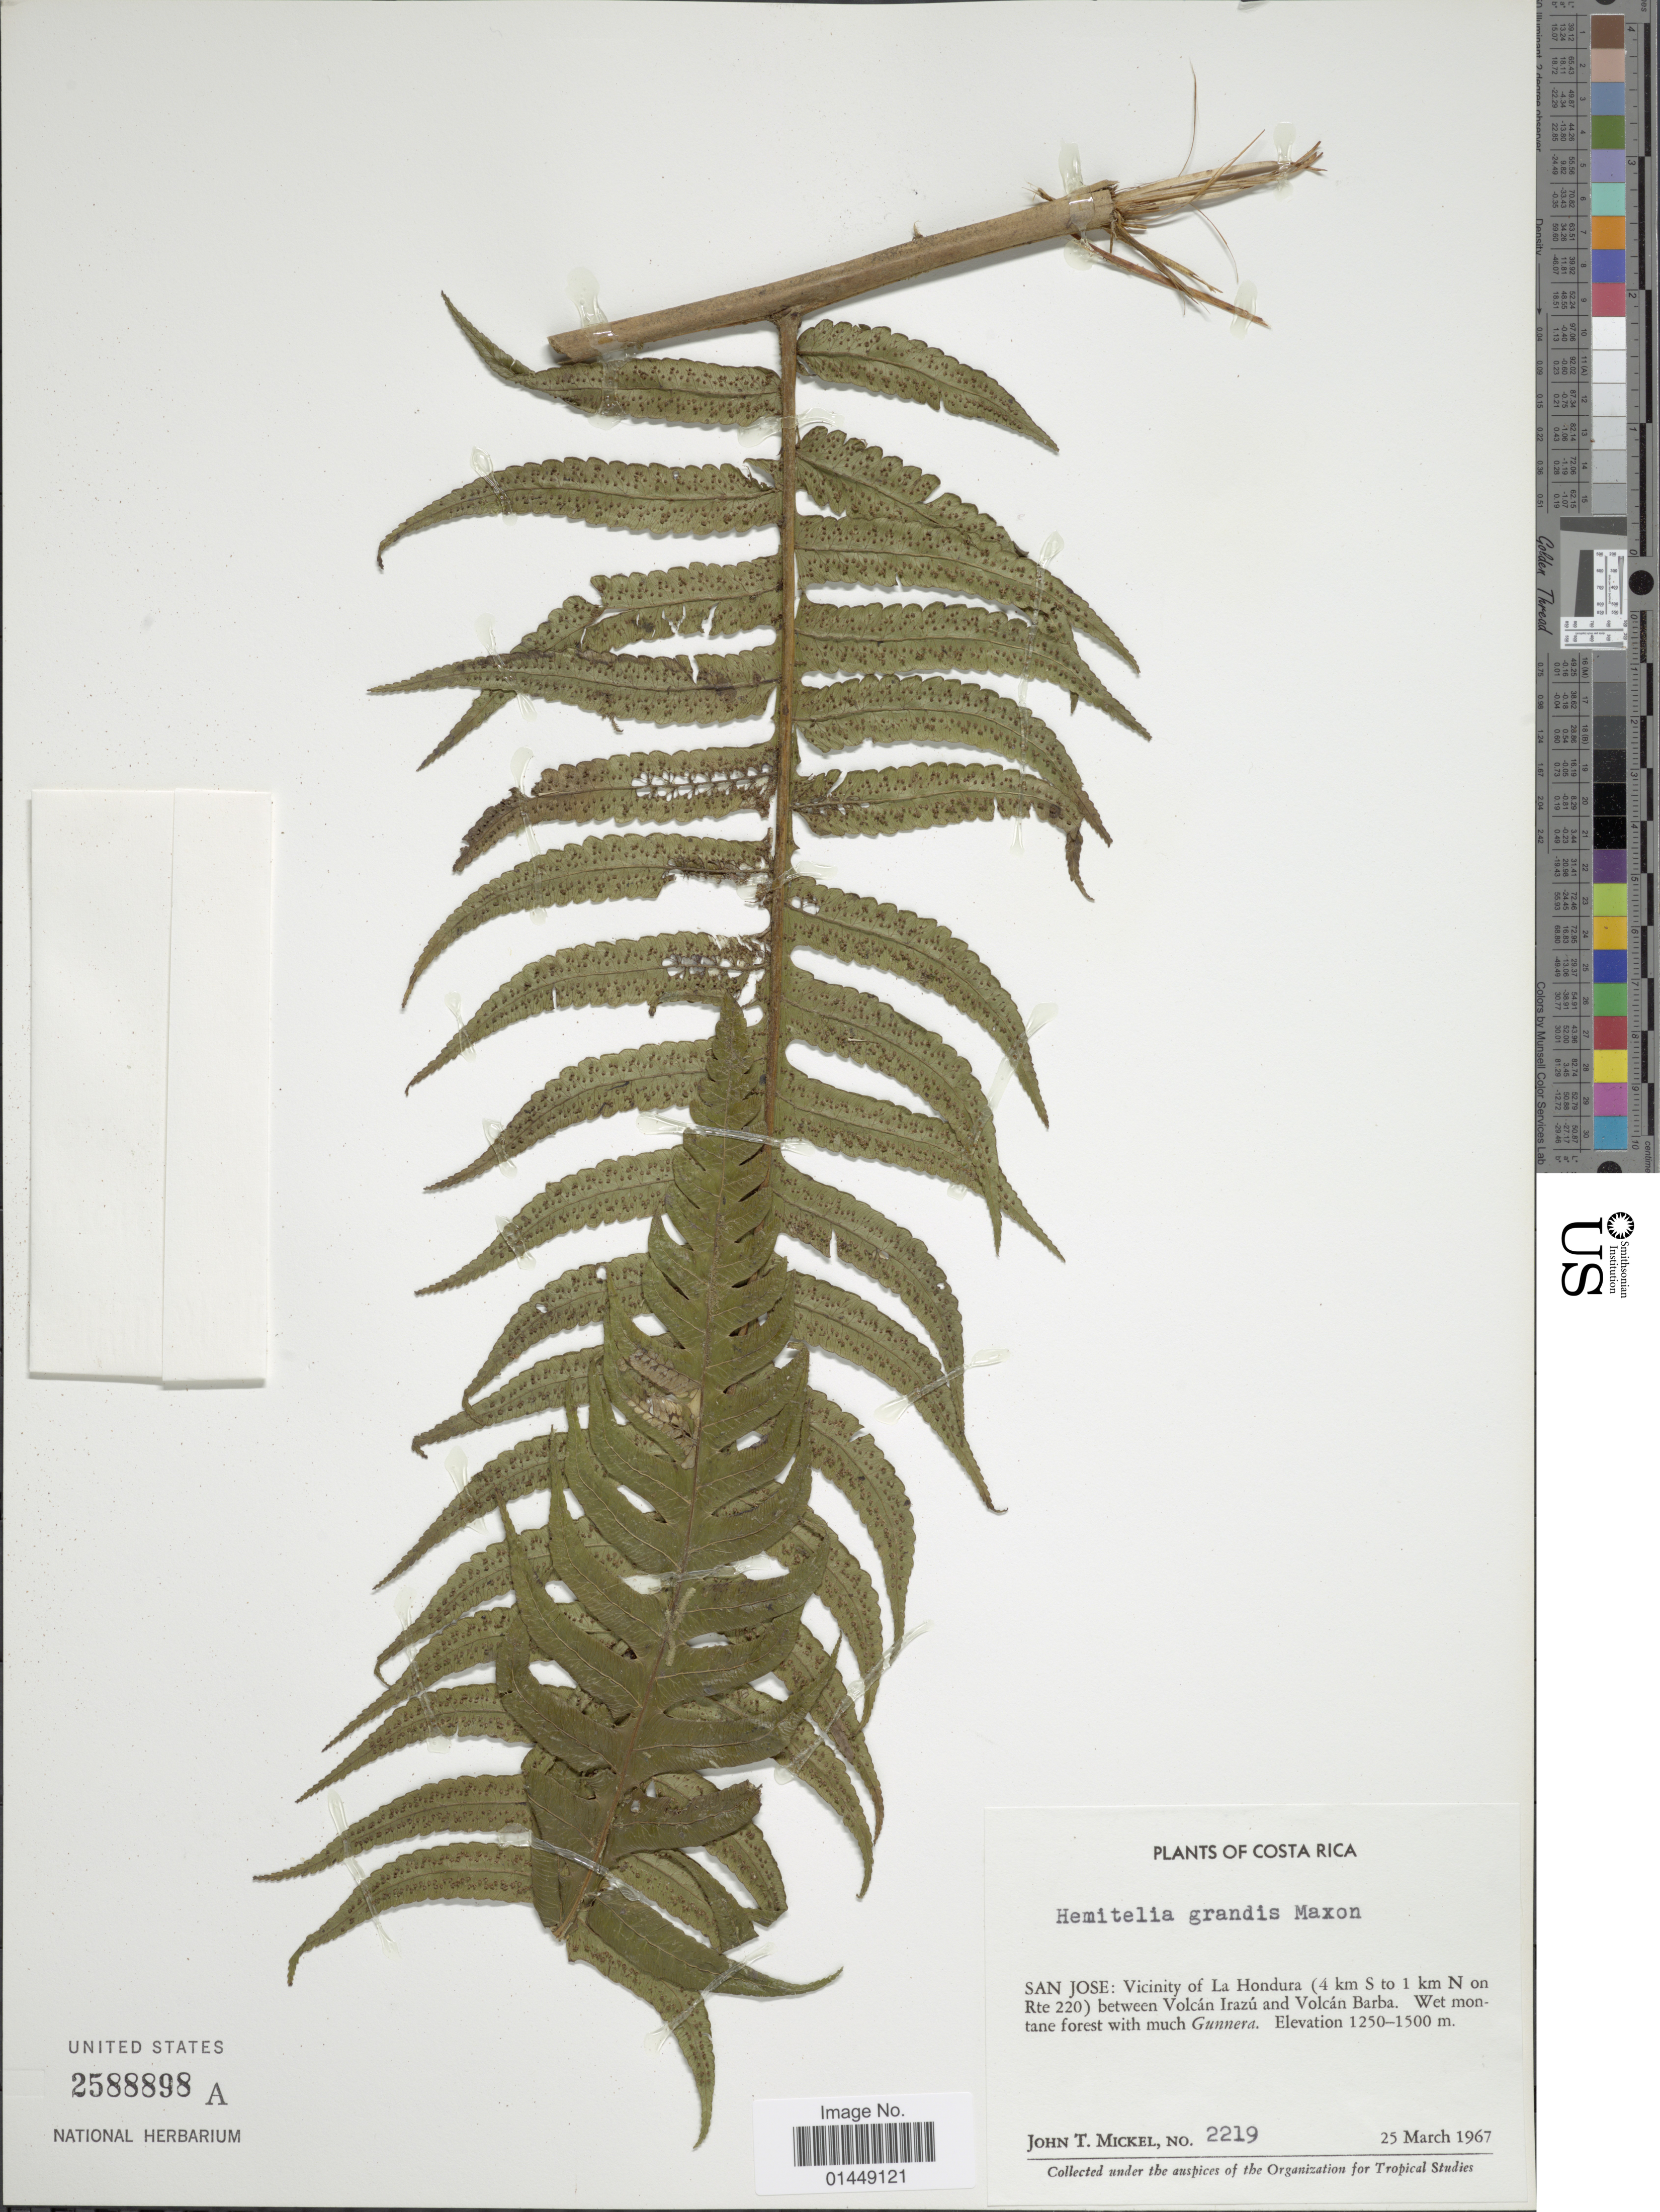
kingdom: Plantae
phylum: Tracheophyta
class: Polypodiopsida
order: Cyatheales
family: Cyatheaceae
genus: Cyathea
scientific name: Cyathea mutica var. grandis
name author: (Maxon) Lehnert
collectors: J. T. Mickel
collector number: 2219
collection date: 1967-03-25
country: Costa Rica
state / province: San José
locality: San Jose: Vicinity of La Hondura (4 km S to 1 km N on Rte 220) between Volcán Irazú and Volcán Barba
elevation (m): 1250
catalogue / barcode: US 2588898A